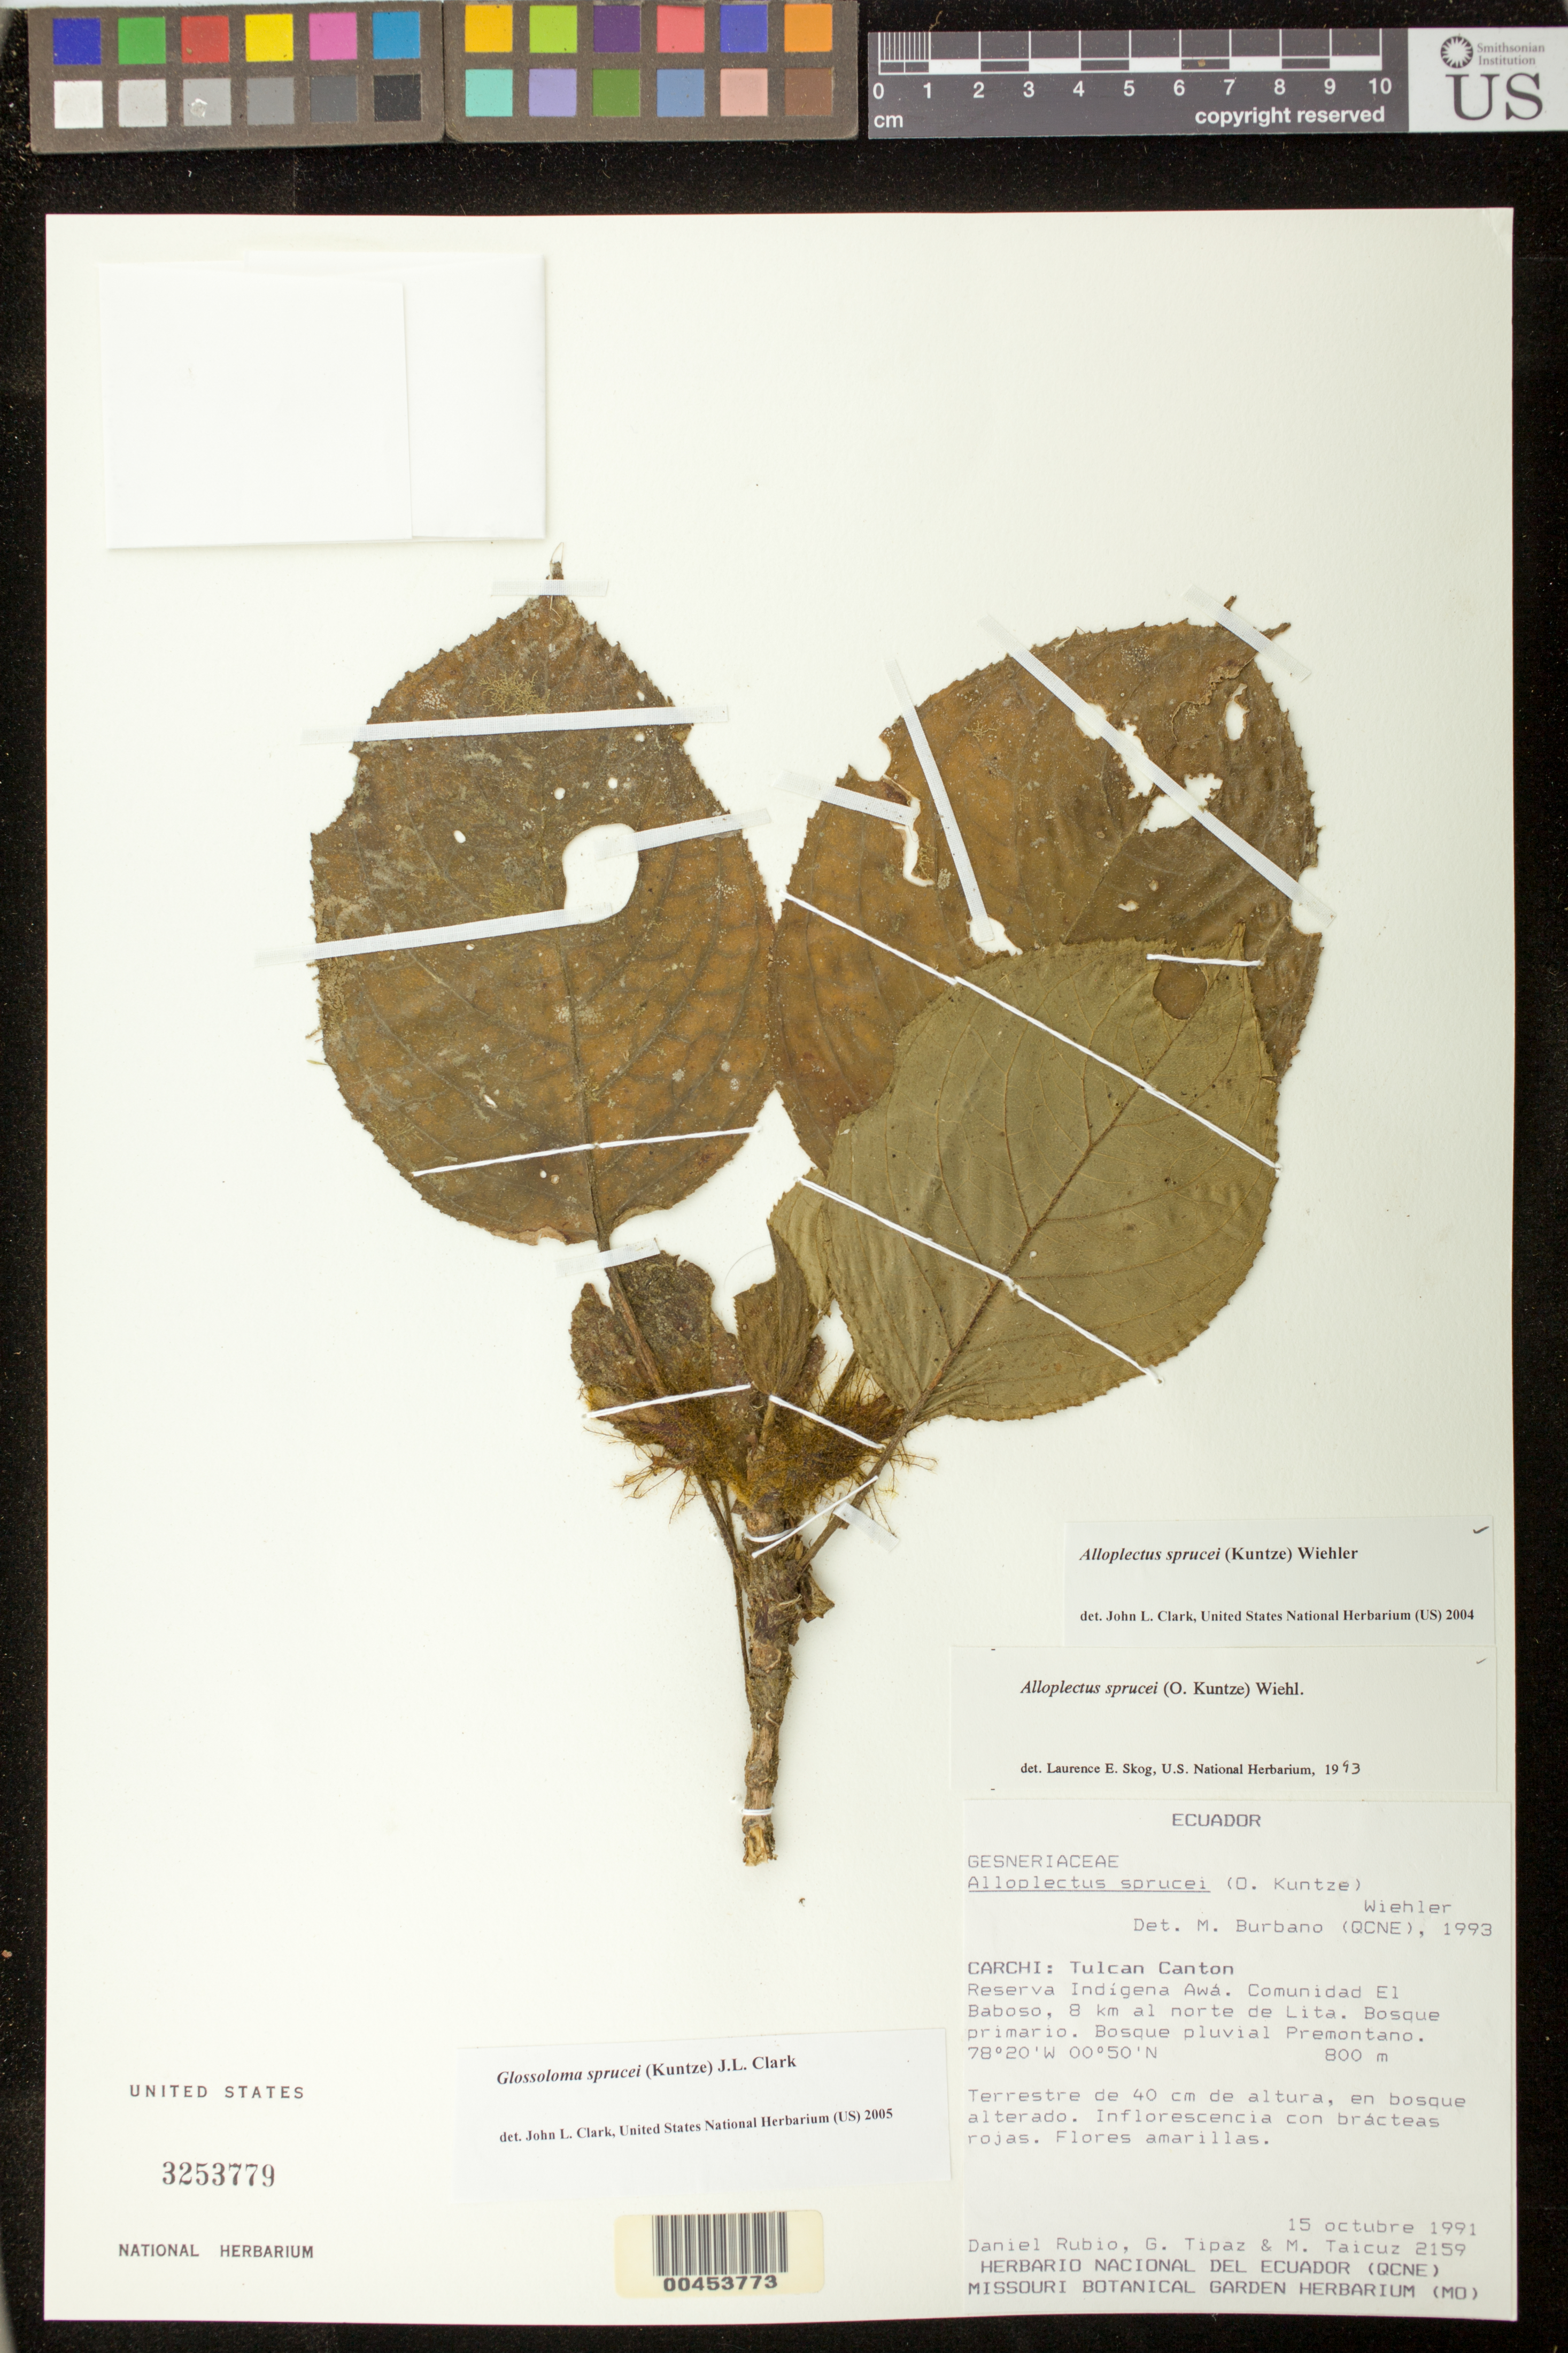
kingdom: Plantae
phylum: Tracheophyta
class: Magnoliopsida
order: Lamiales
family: Gesneriaceae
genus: Glossoloma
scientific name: Glossoloma sprucei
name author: (Kuntze) J.L. Clark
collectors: D. Rubio, G. Tipaz & M. Taicuz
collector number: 2159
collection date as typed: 15 Jun 1991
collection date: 1991-06-15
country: Ecuador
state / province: Carchi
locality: Tulcan Canton, Reserva Indígena Awá, comunidad El Baboso, 8 km al norte de Lita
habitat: Bosque primario; bosque pluvial premontano, en bosque alterado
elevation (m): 800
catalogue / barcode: US 3253779